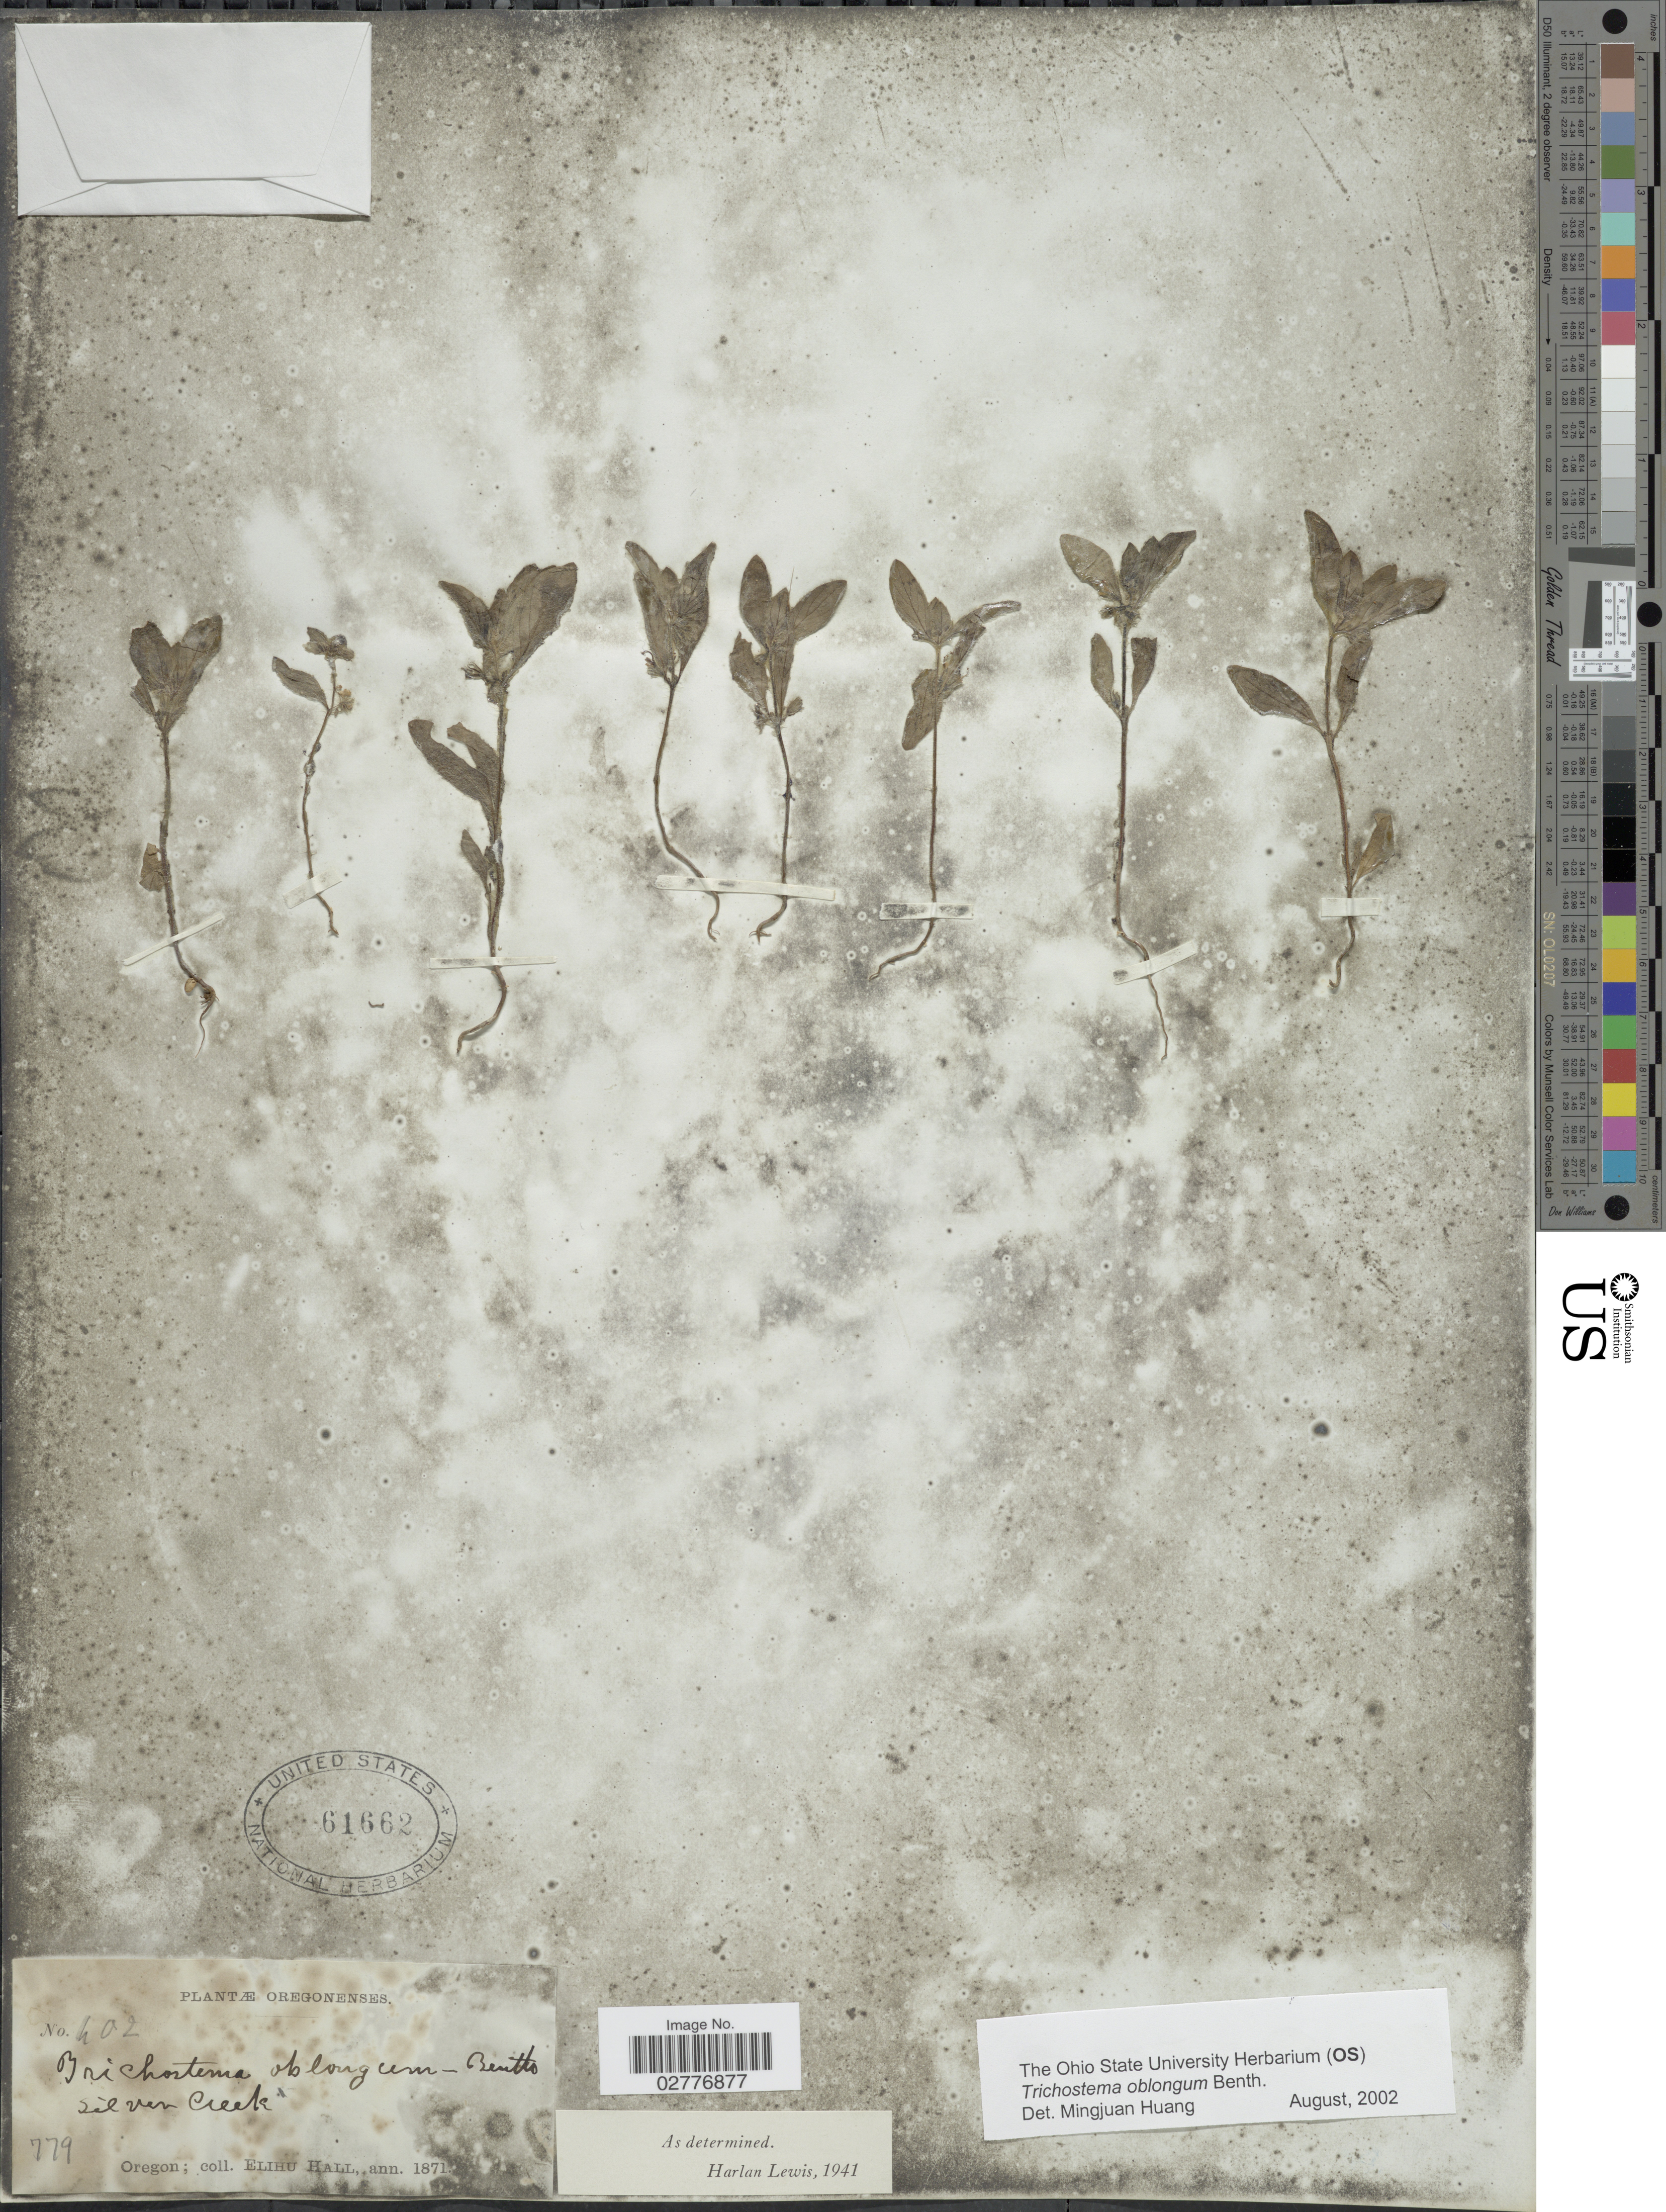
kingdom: Plantae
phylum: Tracheophyta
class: Magnoliopsida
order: Lamiales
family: Lamiaceae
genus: Trichostema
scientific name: Trichostema oblongum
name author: Benth.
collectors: E. Hall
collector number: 402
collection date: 1871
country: United States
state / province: Oregon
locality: Oregonenses. Silver Creek.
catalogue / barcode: US 61662